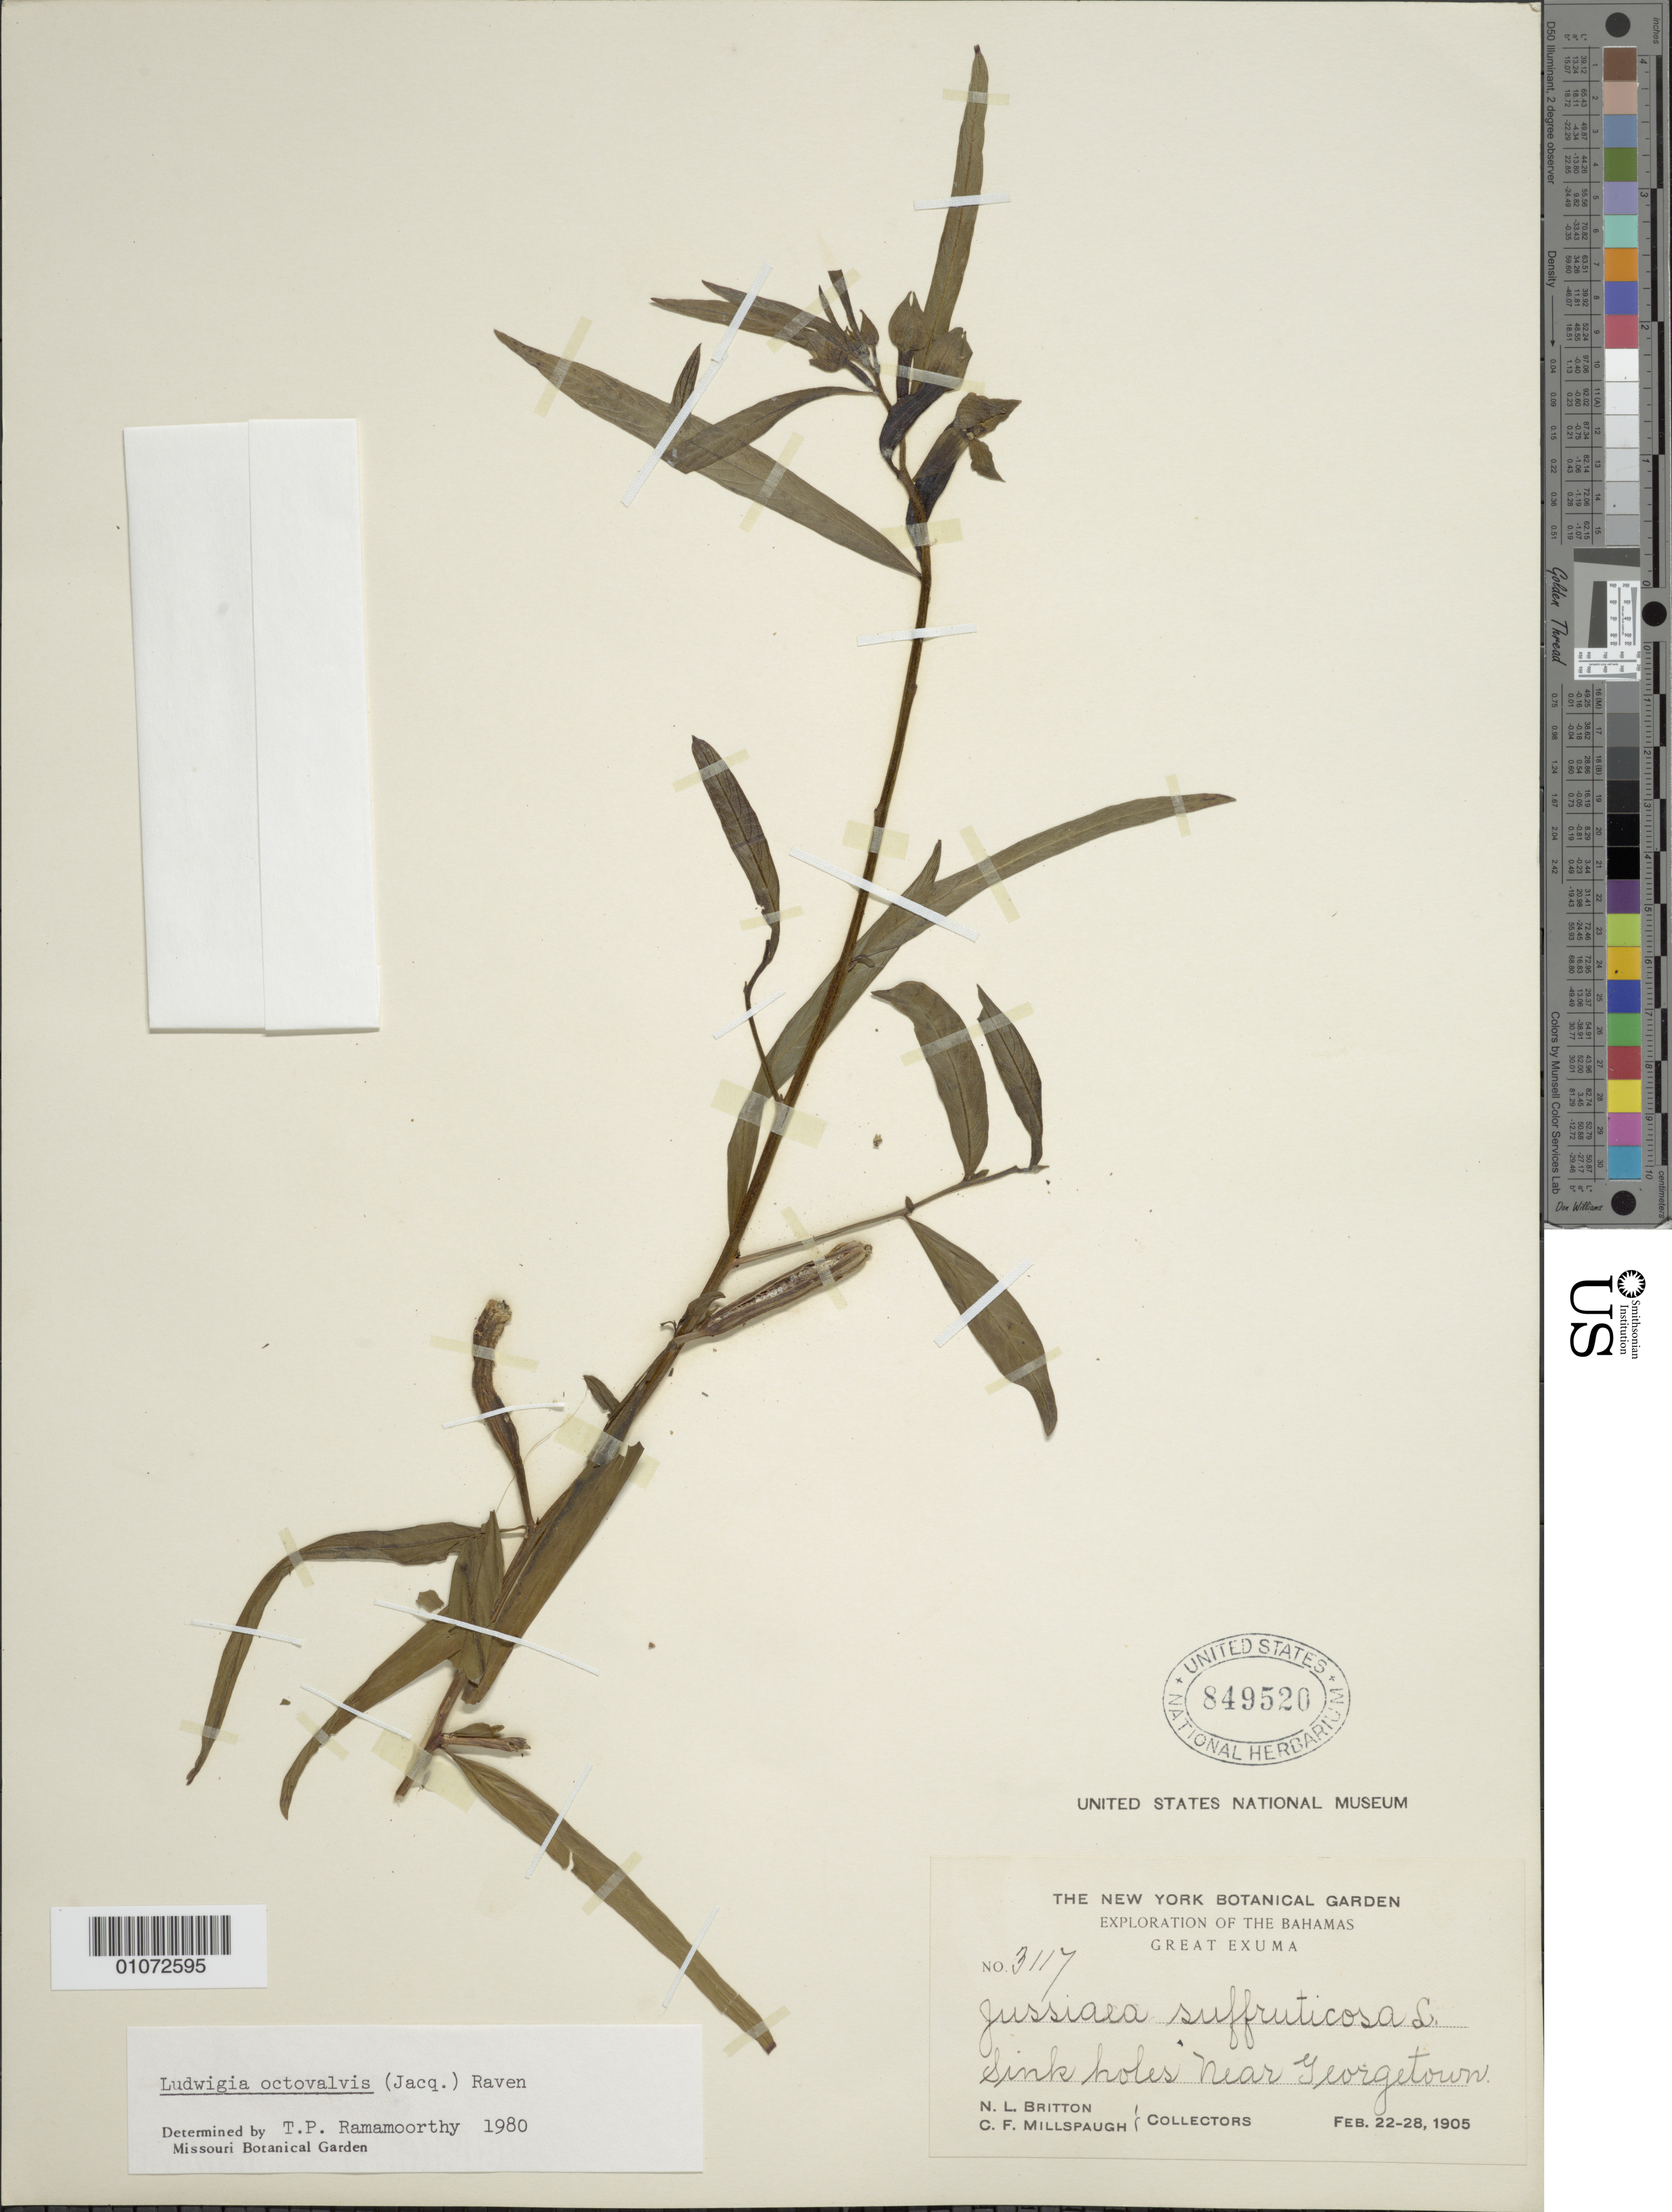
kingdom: Plantae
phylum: Tracheophyta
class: Magnoliopsida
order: Myrtales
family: Onagraceae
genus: Ludwigia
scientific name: Ludwigia octovalvis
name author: (Jacq.) P.H. Raven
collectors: N. Britton & C. F. Millspaugh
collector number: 3117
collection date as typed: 22 Feb 1905 to 28 Feb 1905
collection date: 1905-02-22/1905-02-28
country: Bahamas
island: Great Exuma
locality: Sink holes near Georgetown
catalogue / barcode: US 849520